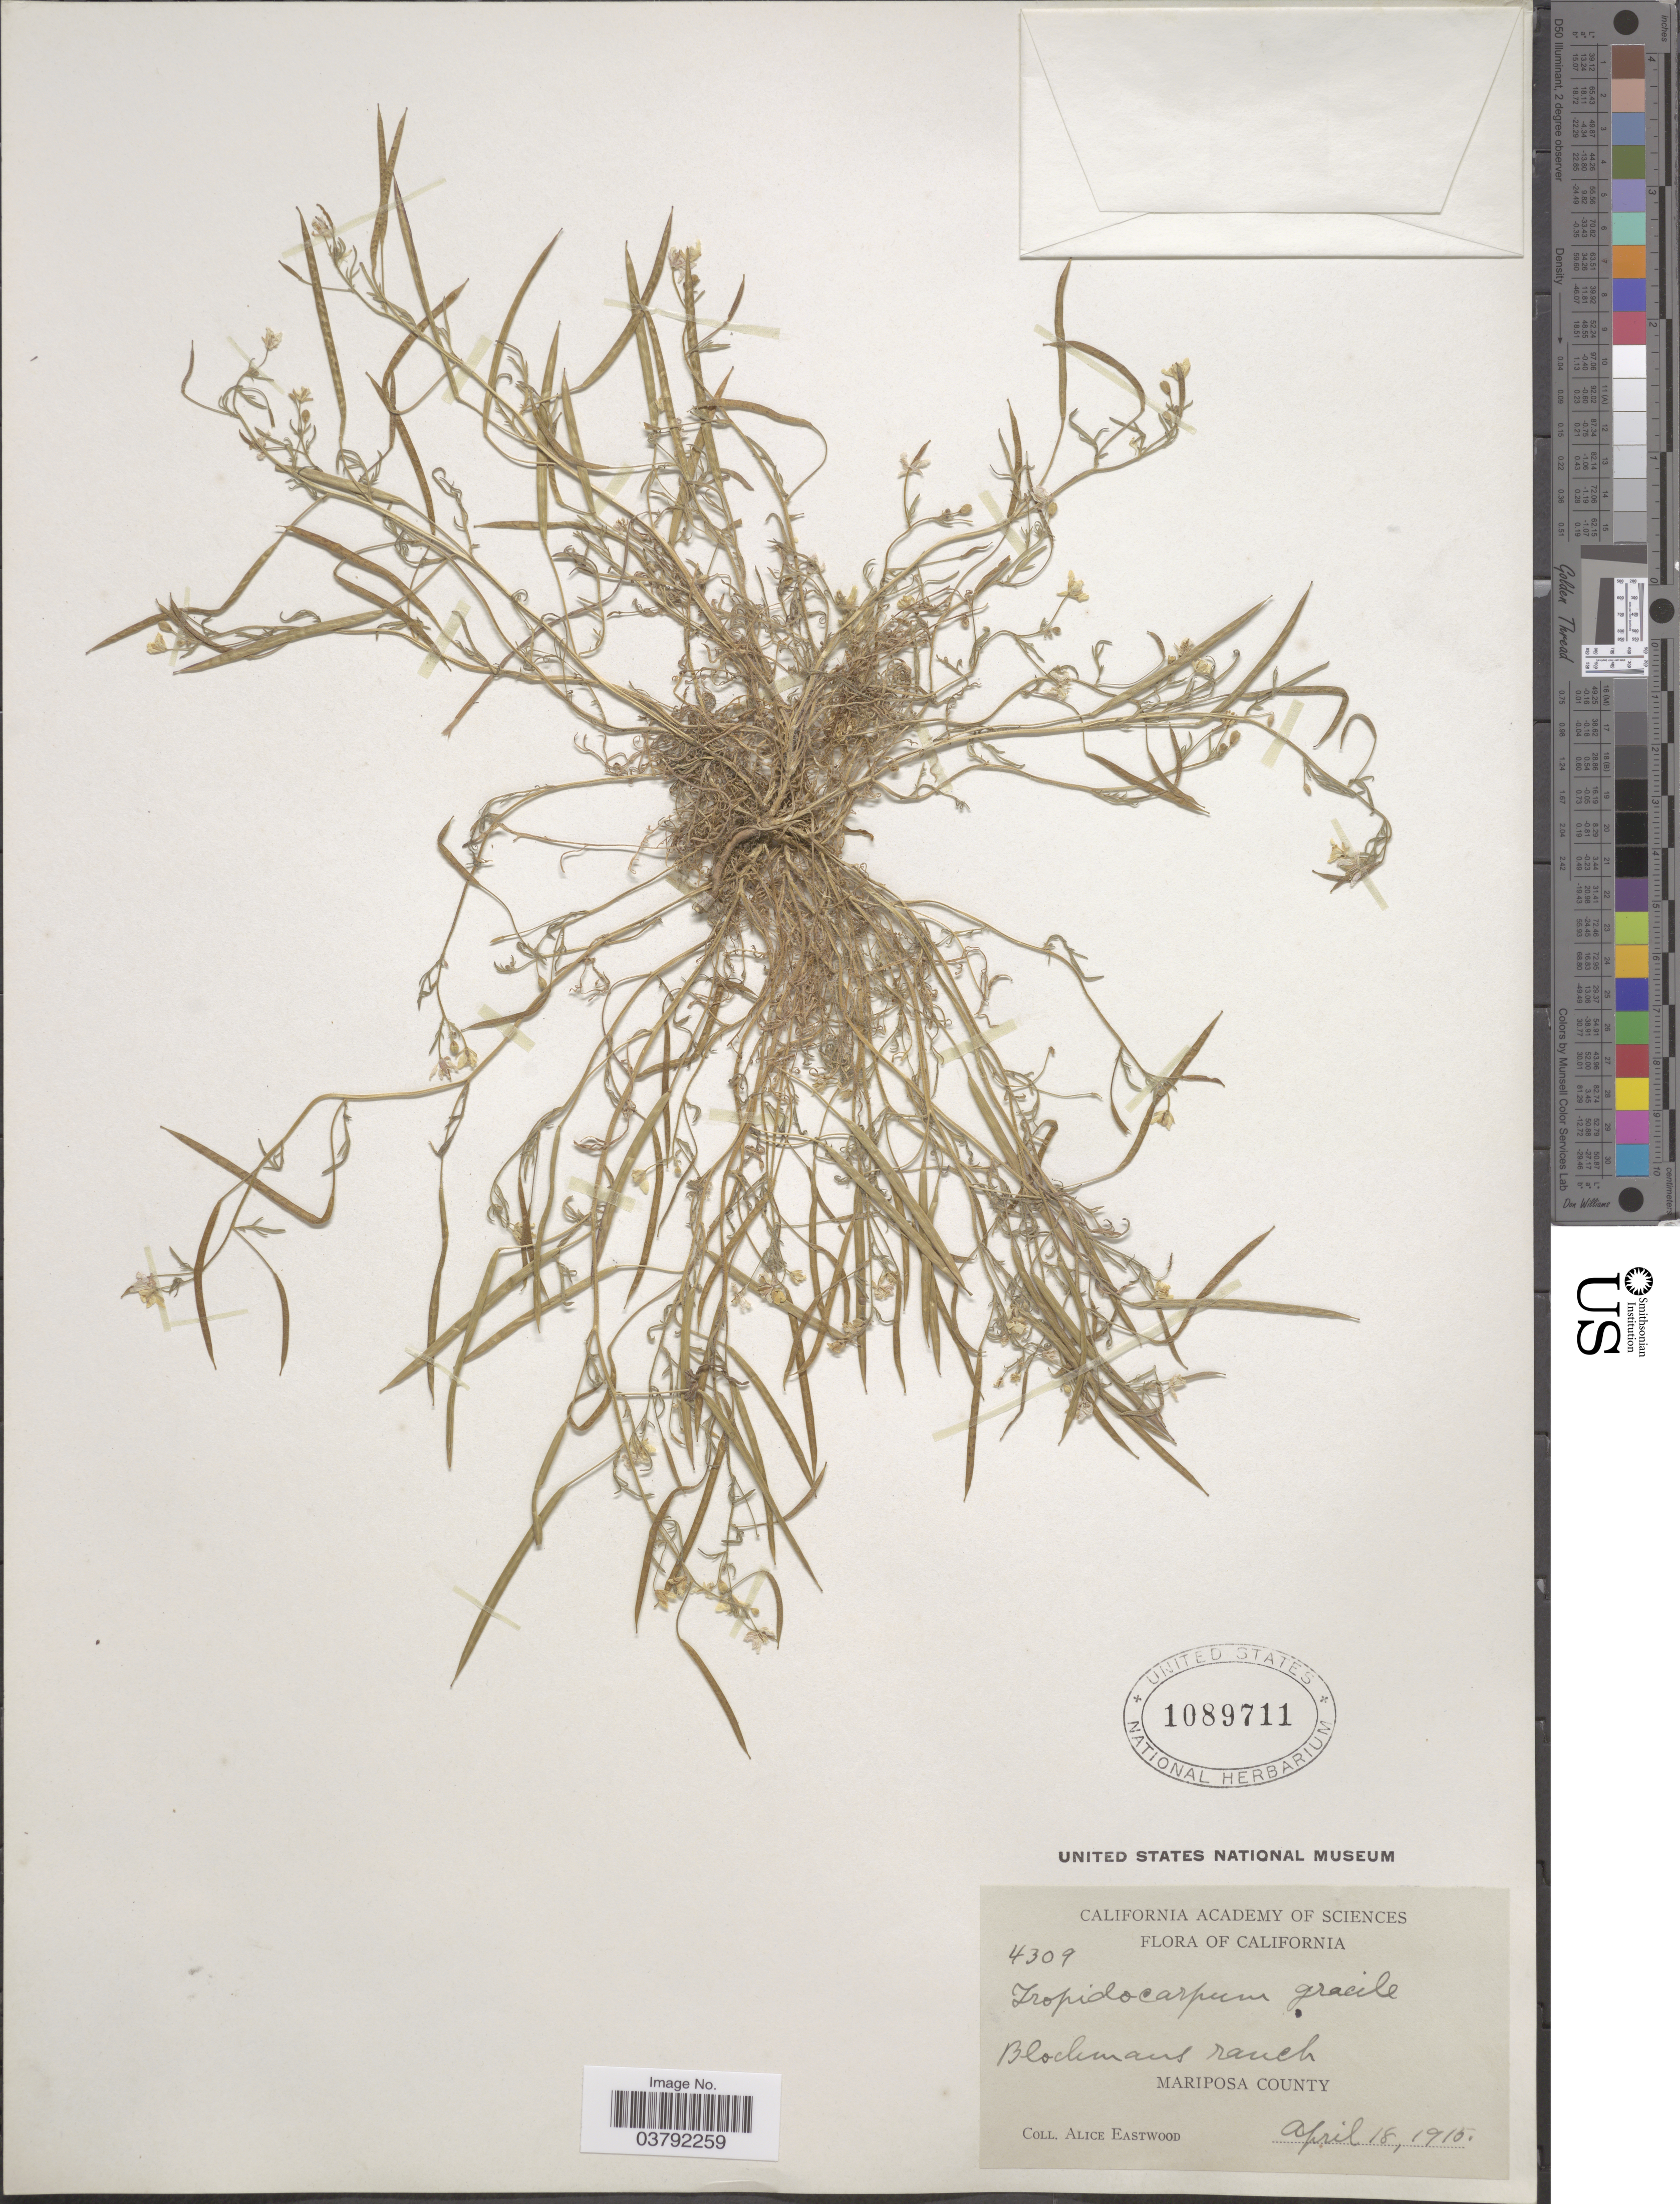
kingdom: Plantae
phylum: Tracheophyta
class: Magnoliopsida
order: Brassicales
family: Brassicaceae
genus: Tropidocarpum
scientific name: Tropidocarpum gracile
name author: Hook.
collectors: A. Eastwood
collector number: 4309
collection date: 1915-04-18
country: United States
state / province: California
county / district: Mariposa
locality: Blockmans ranch. Mariposa County.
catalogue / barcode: US 1089711